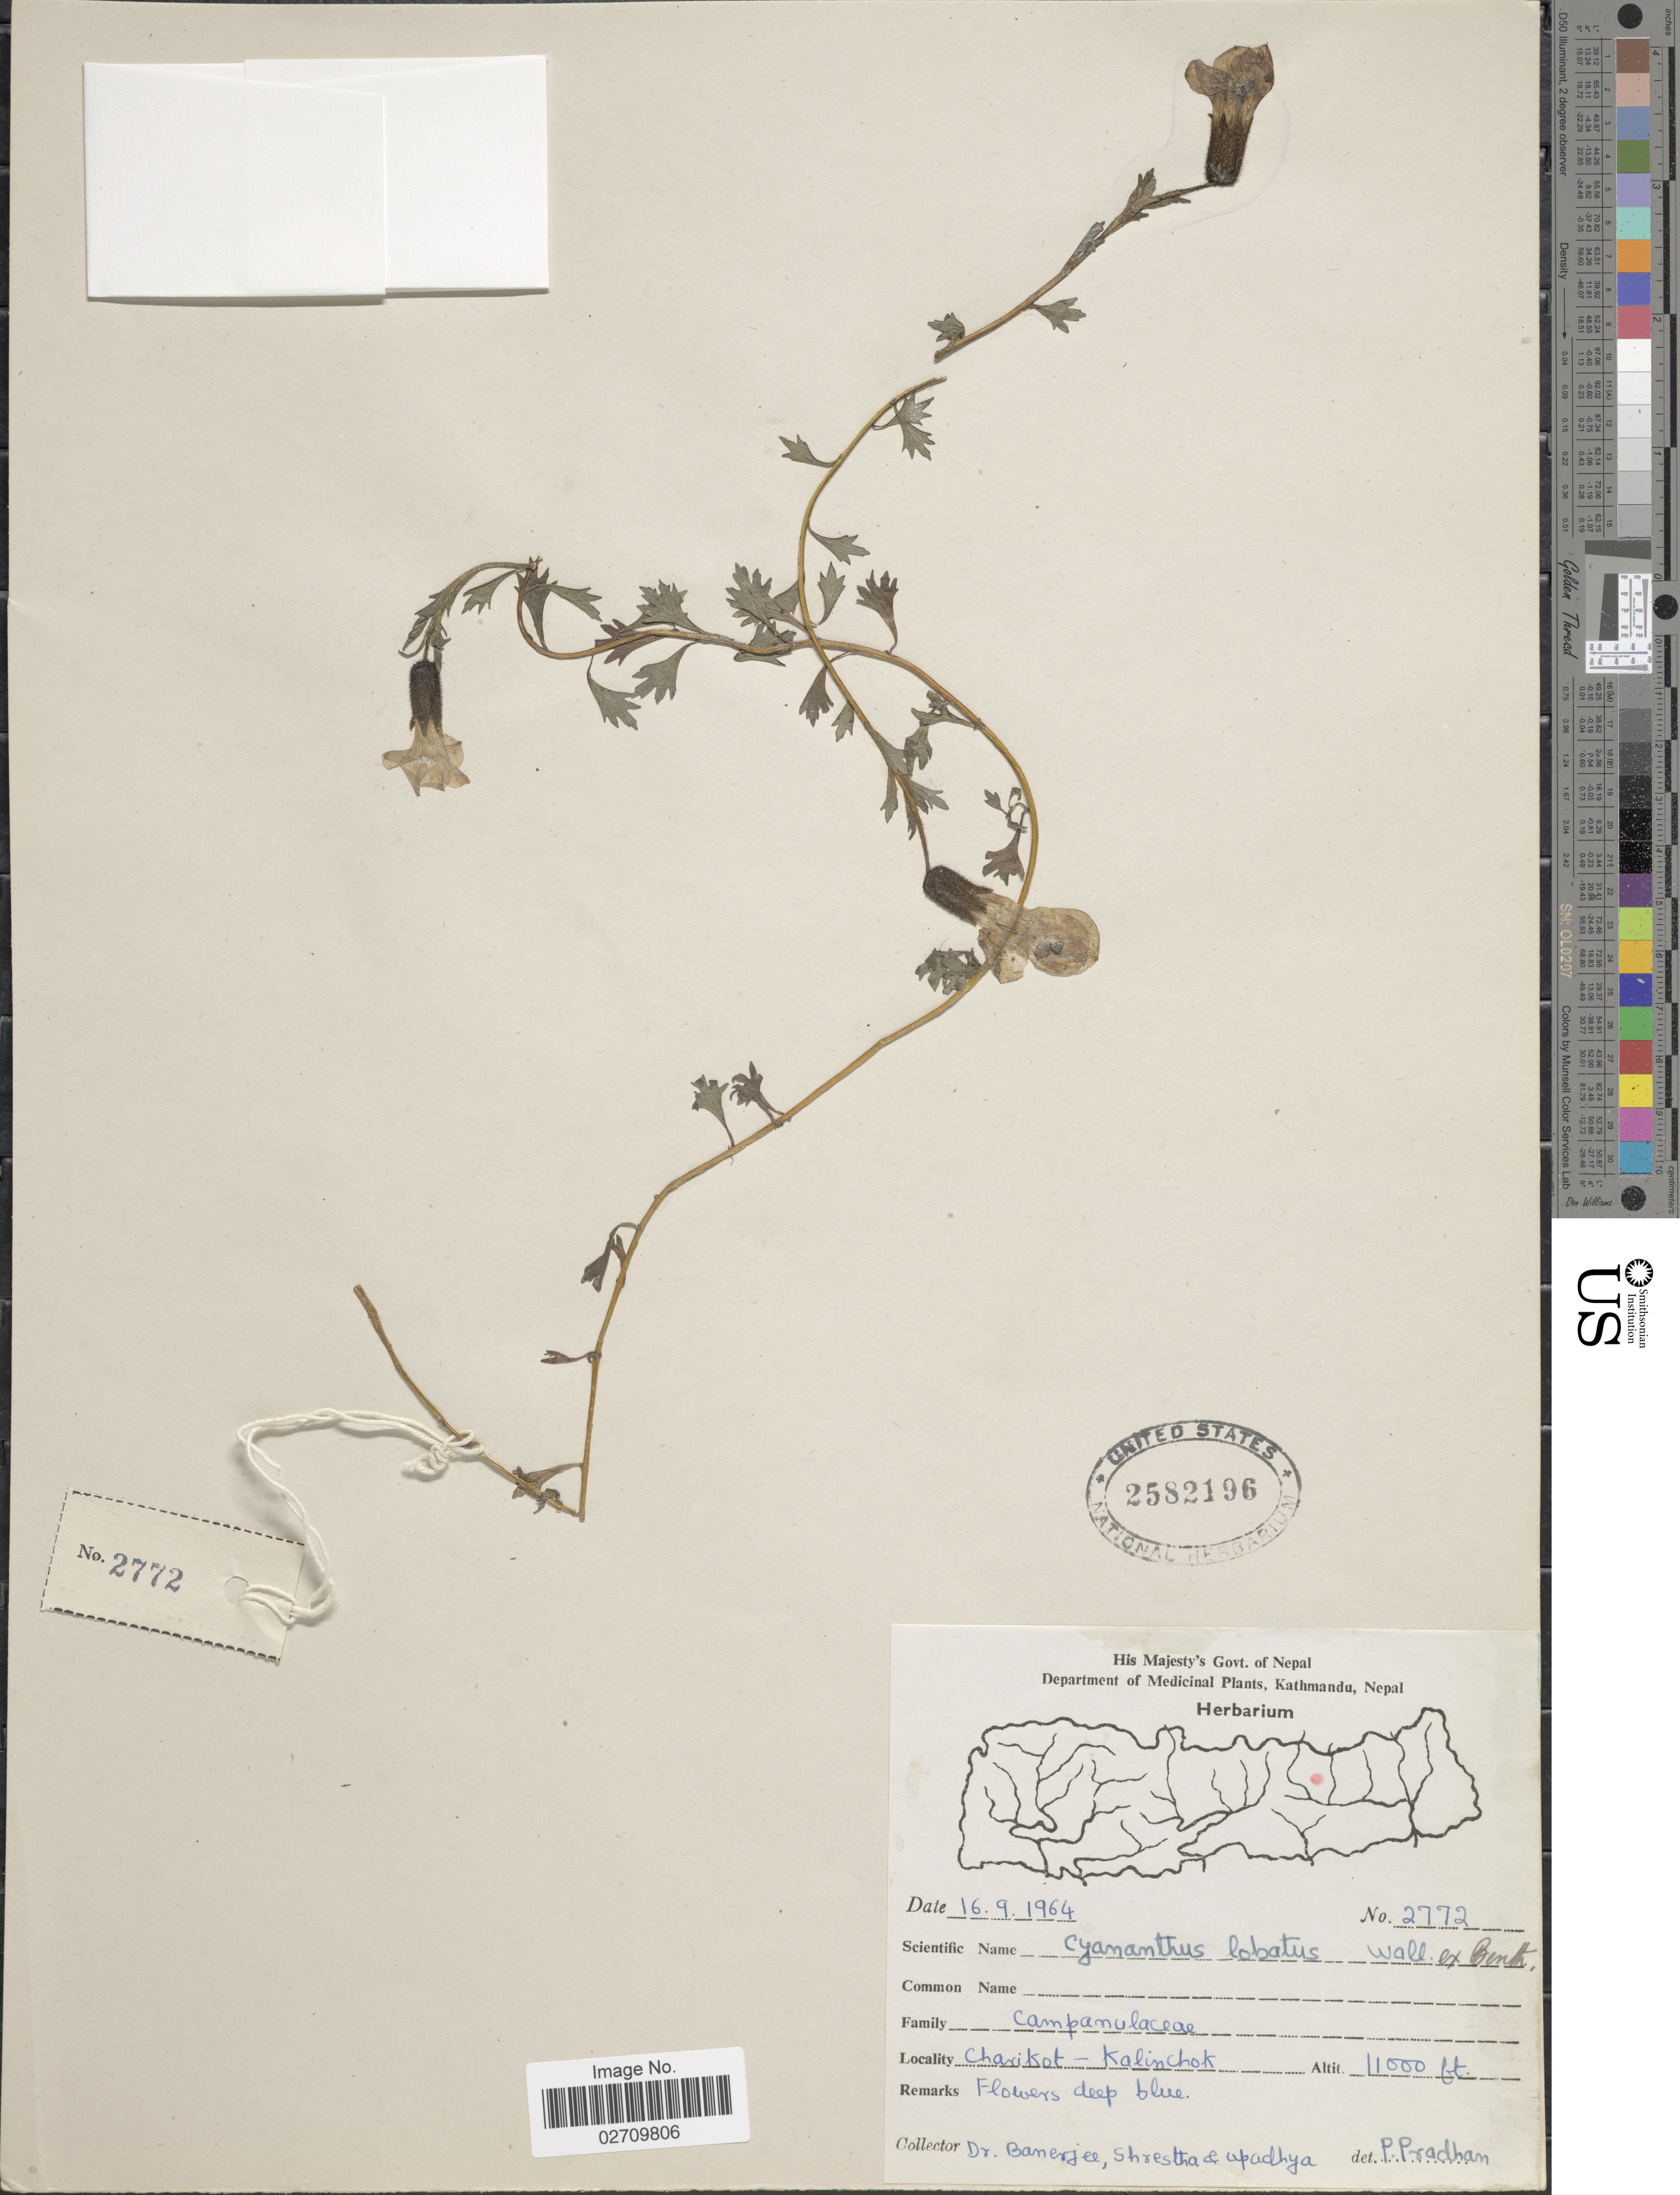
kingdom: Plantae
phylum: Tracheophyta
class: Magnoliopsida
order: Asterales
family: Campanulaceae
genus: Cyananthus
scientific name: Cyananthus lobatus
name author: Wall.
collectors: -. Banerjee, -. Shrestha & Upadhya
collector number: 2772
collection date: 1964-09-16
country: Nepal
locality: Charikot-Kalinchok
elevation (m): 3353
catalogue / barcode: US 2582196